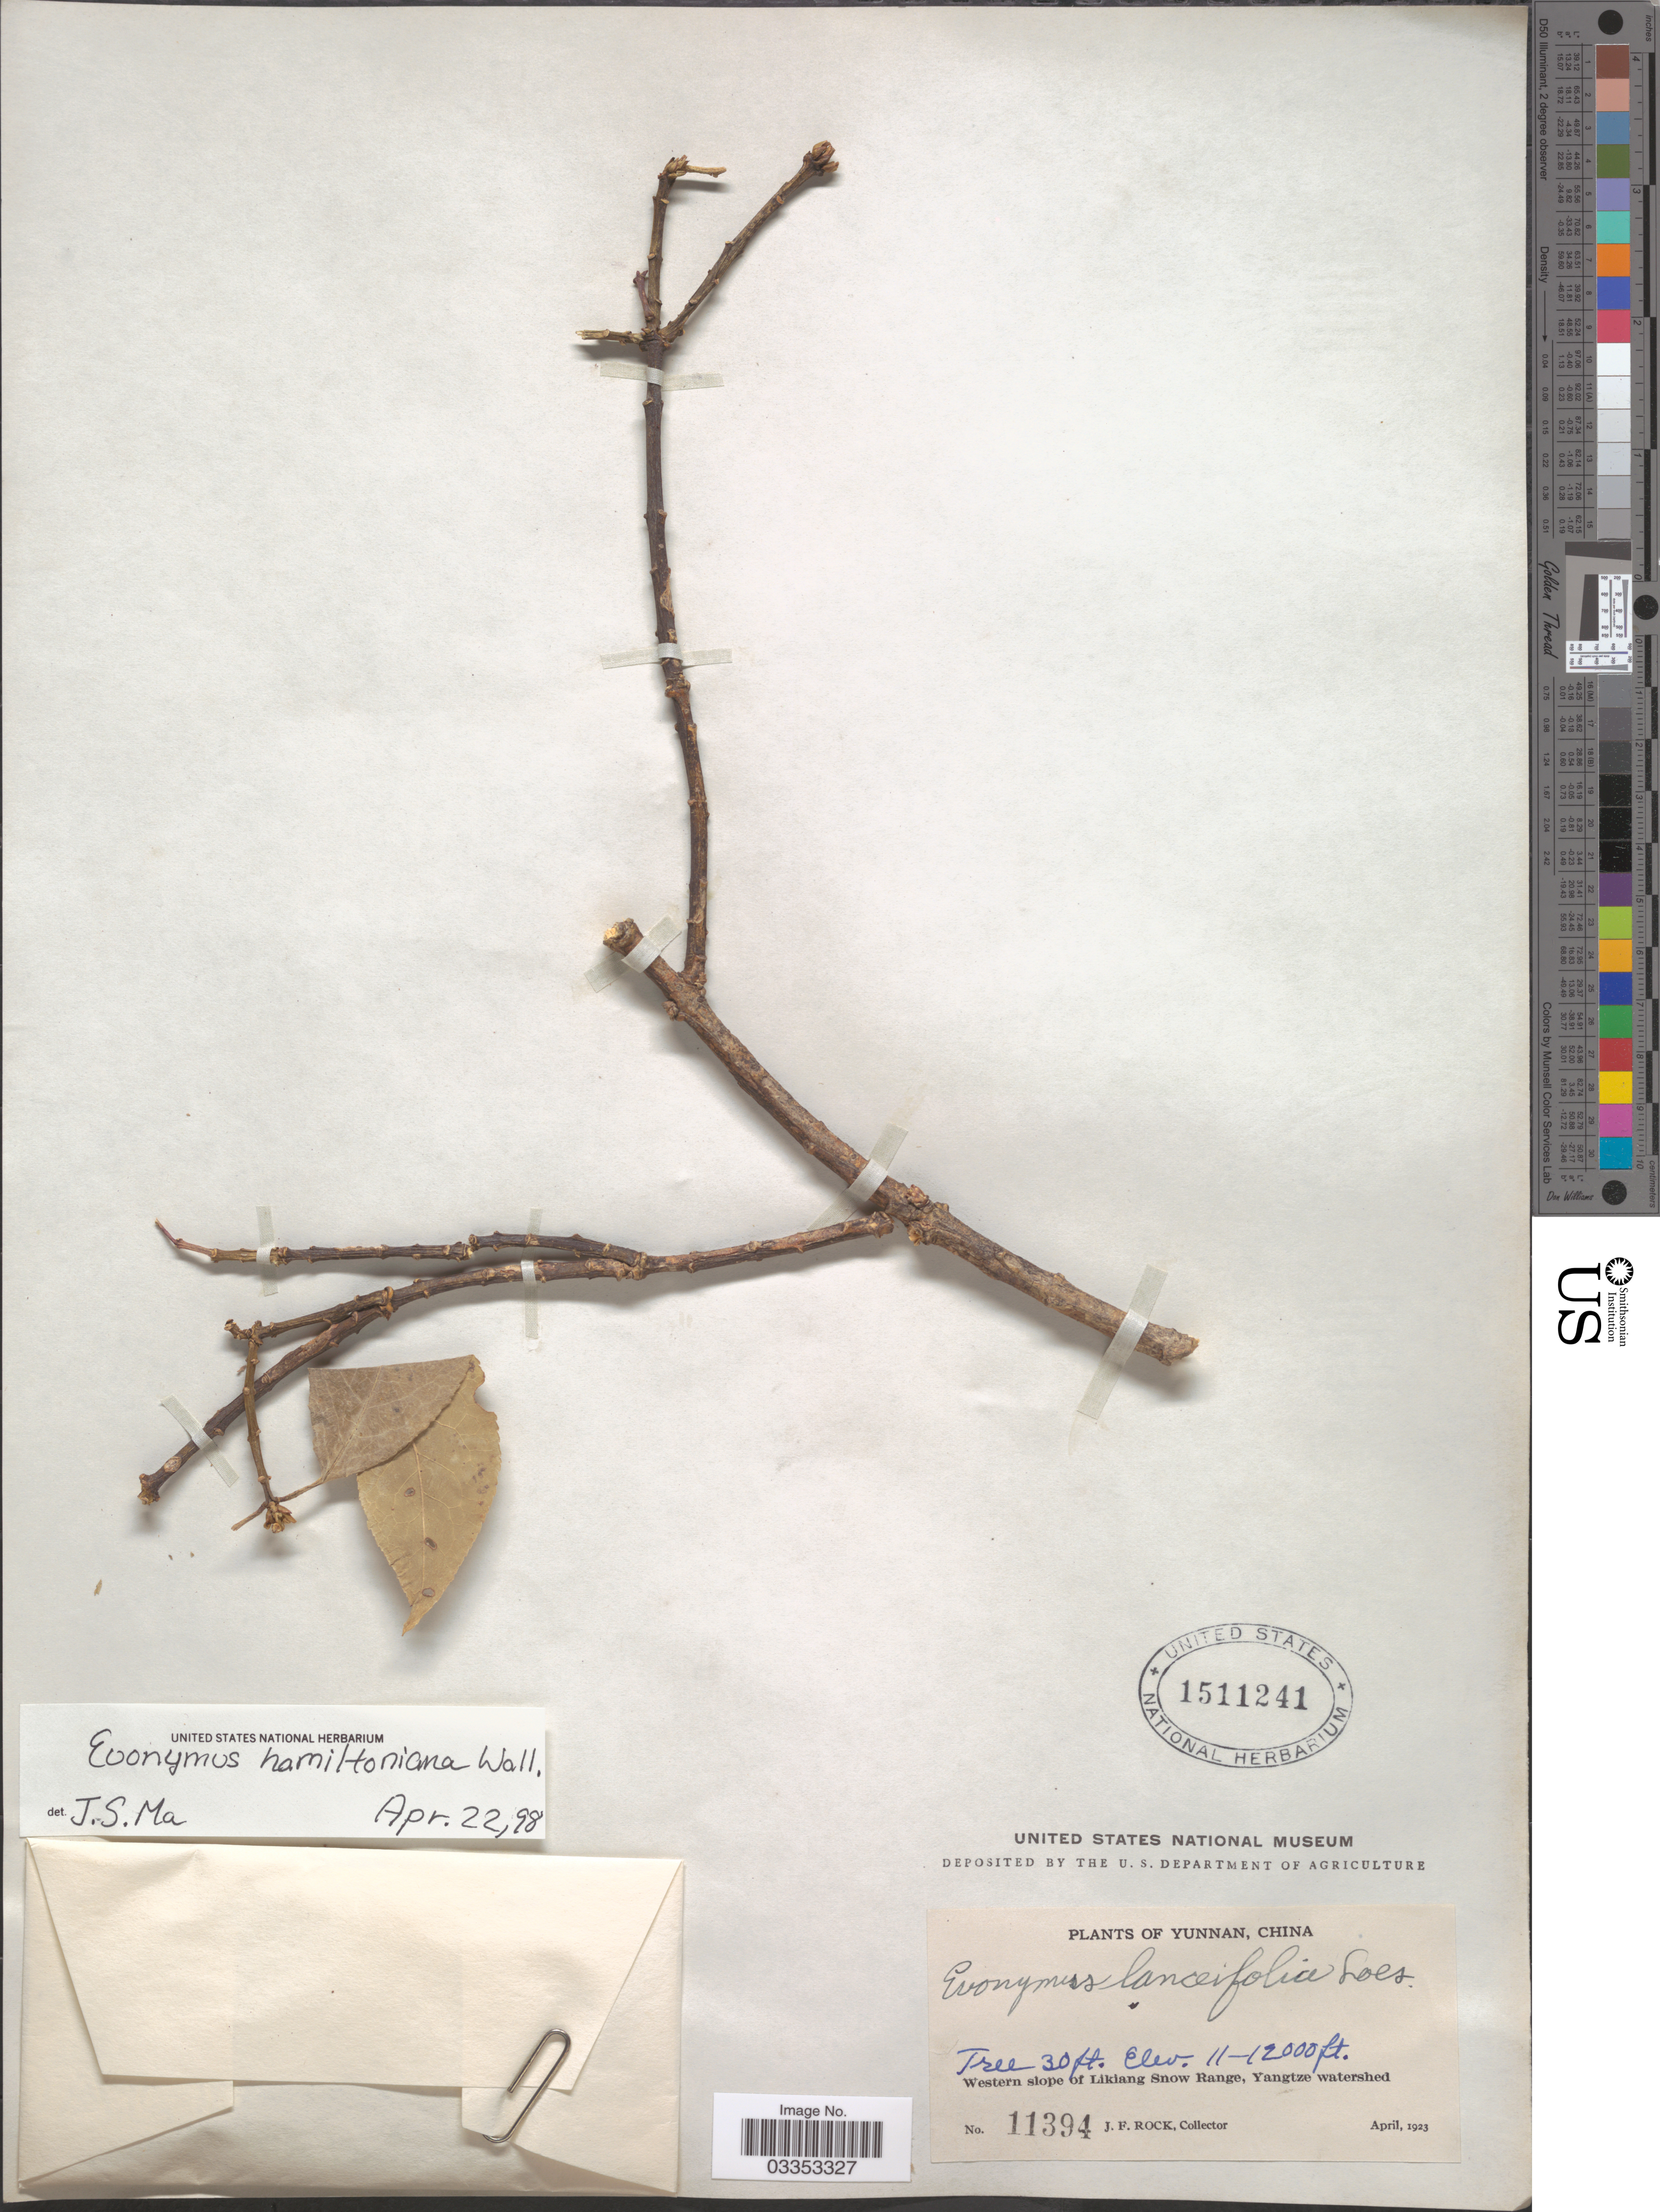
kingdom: Plantae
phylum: Tracheophyta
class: Magnoliopsida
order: Celastrales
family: Celastraceae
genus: Euonymus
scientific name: Euonymus hamiltonianus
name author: Wall.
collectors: J. Rock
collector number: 11394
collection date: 1923-04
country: China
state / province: Yunnan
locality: Western slope of Likiang Snow Range, Yangtze watershed.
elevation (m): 3353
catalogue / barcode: US 1511241